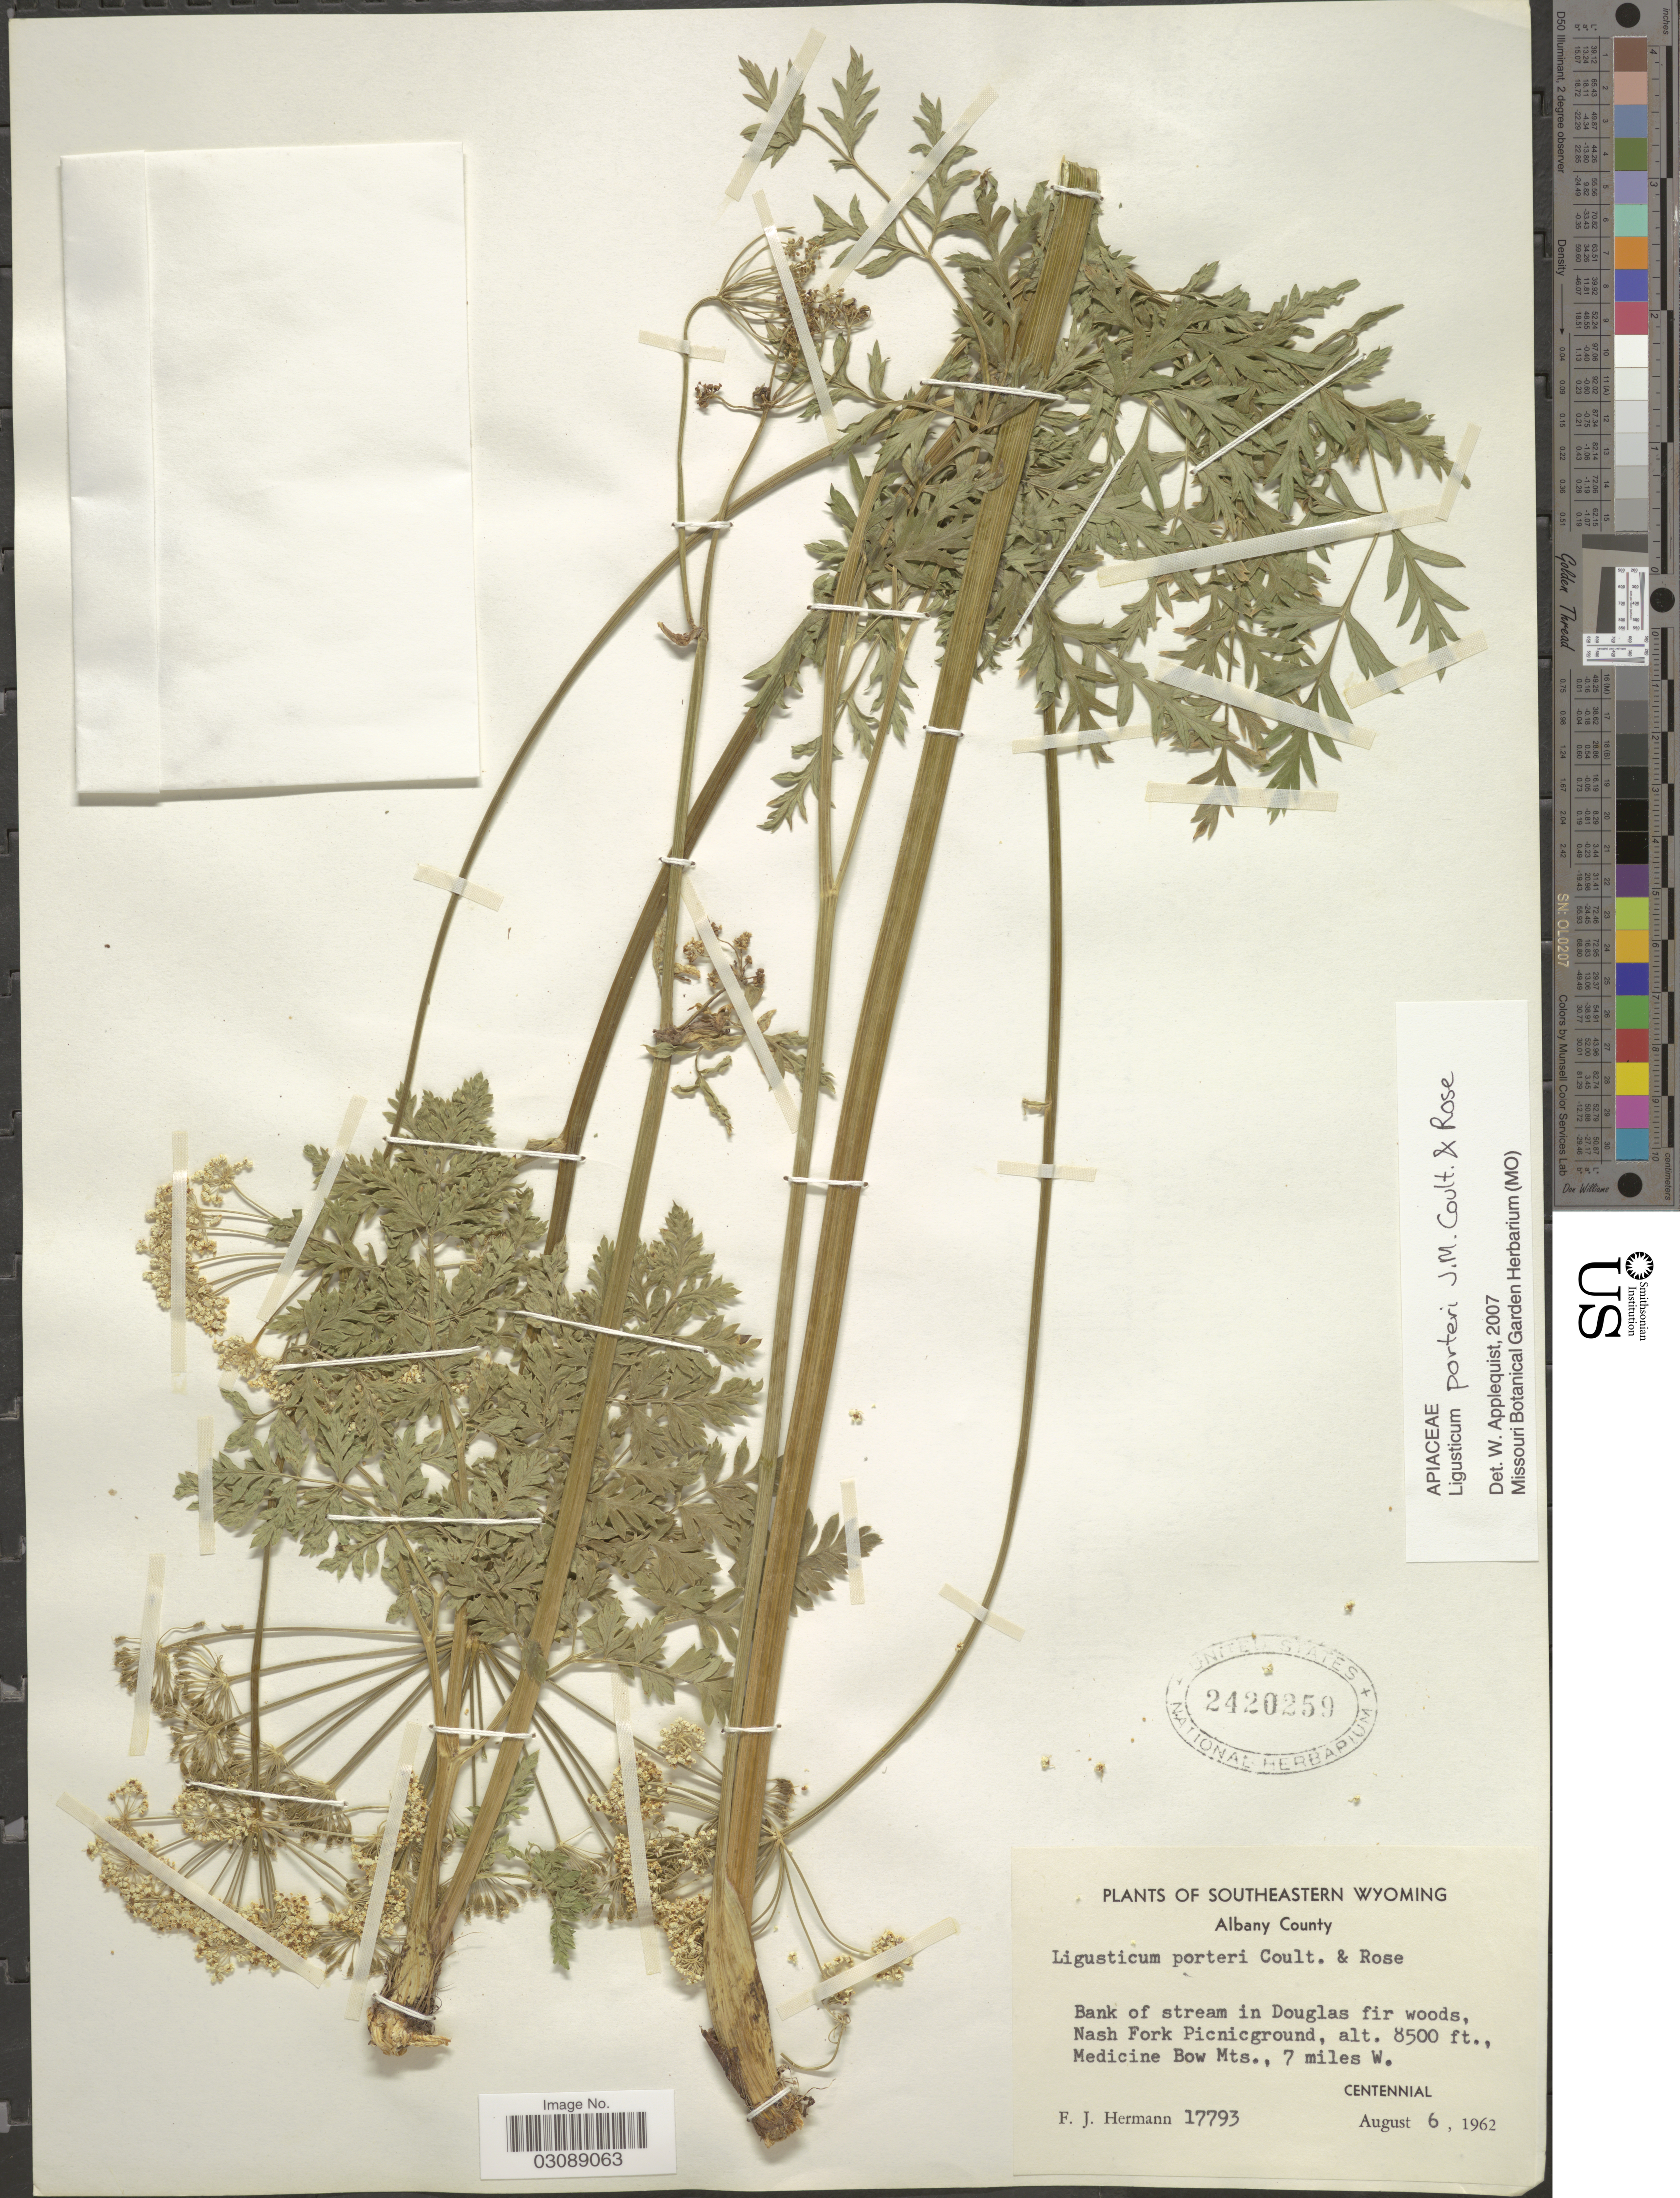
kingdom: Plantae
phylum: Tracheophyta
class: Magnoliopsida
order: Apiales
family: Apiaceae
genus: Ligusticum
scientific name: Ligusticum porteri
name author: J.M. Coult. & Rose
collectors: F. J. Hermann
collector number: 17793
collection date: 1962-08-06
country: United States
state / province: Wyoming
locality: Southeastern Wyoming, Albany County, Bank of stream in Douglas fir woods, Nash Fork Picnicground, Medicine Bow Mts., 7 miles W., Centennial.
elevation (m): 2591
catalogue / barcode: US 2420259